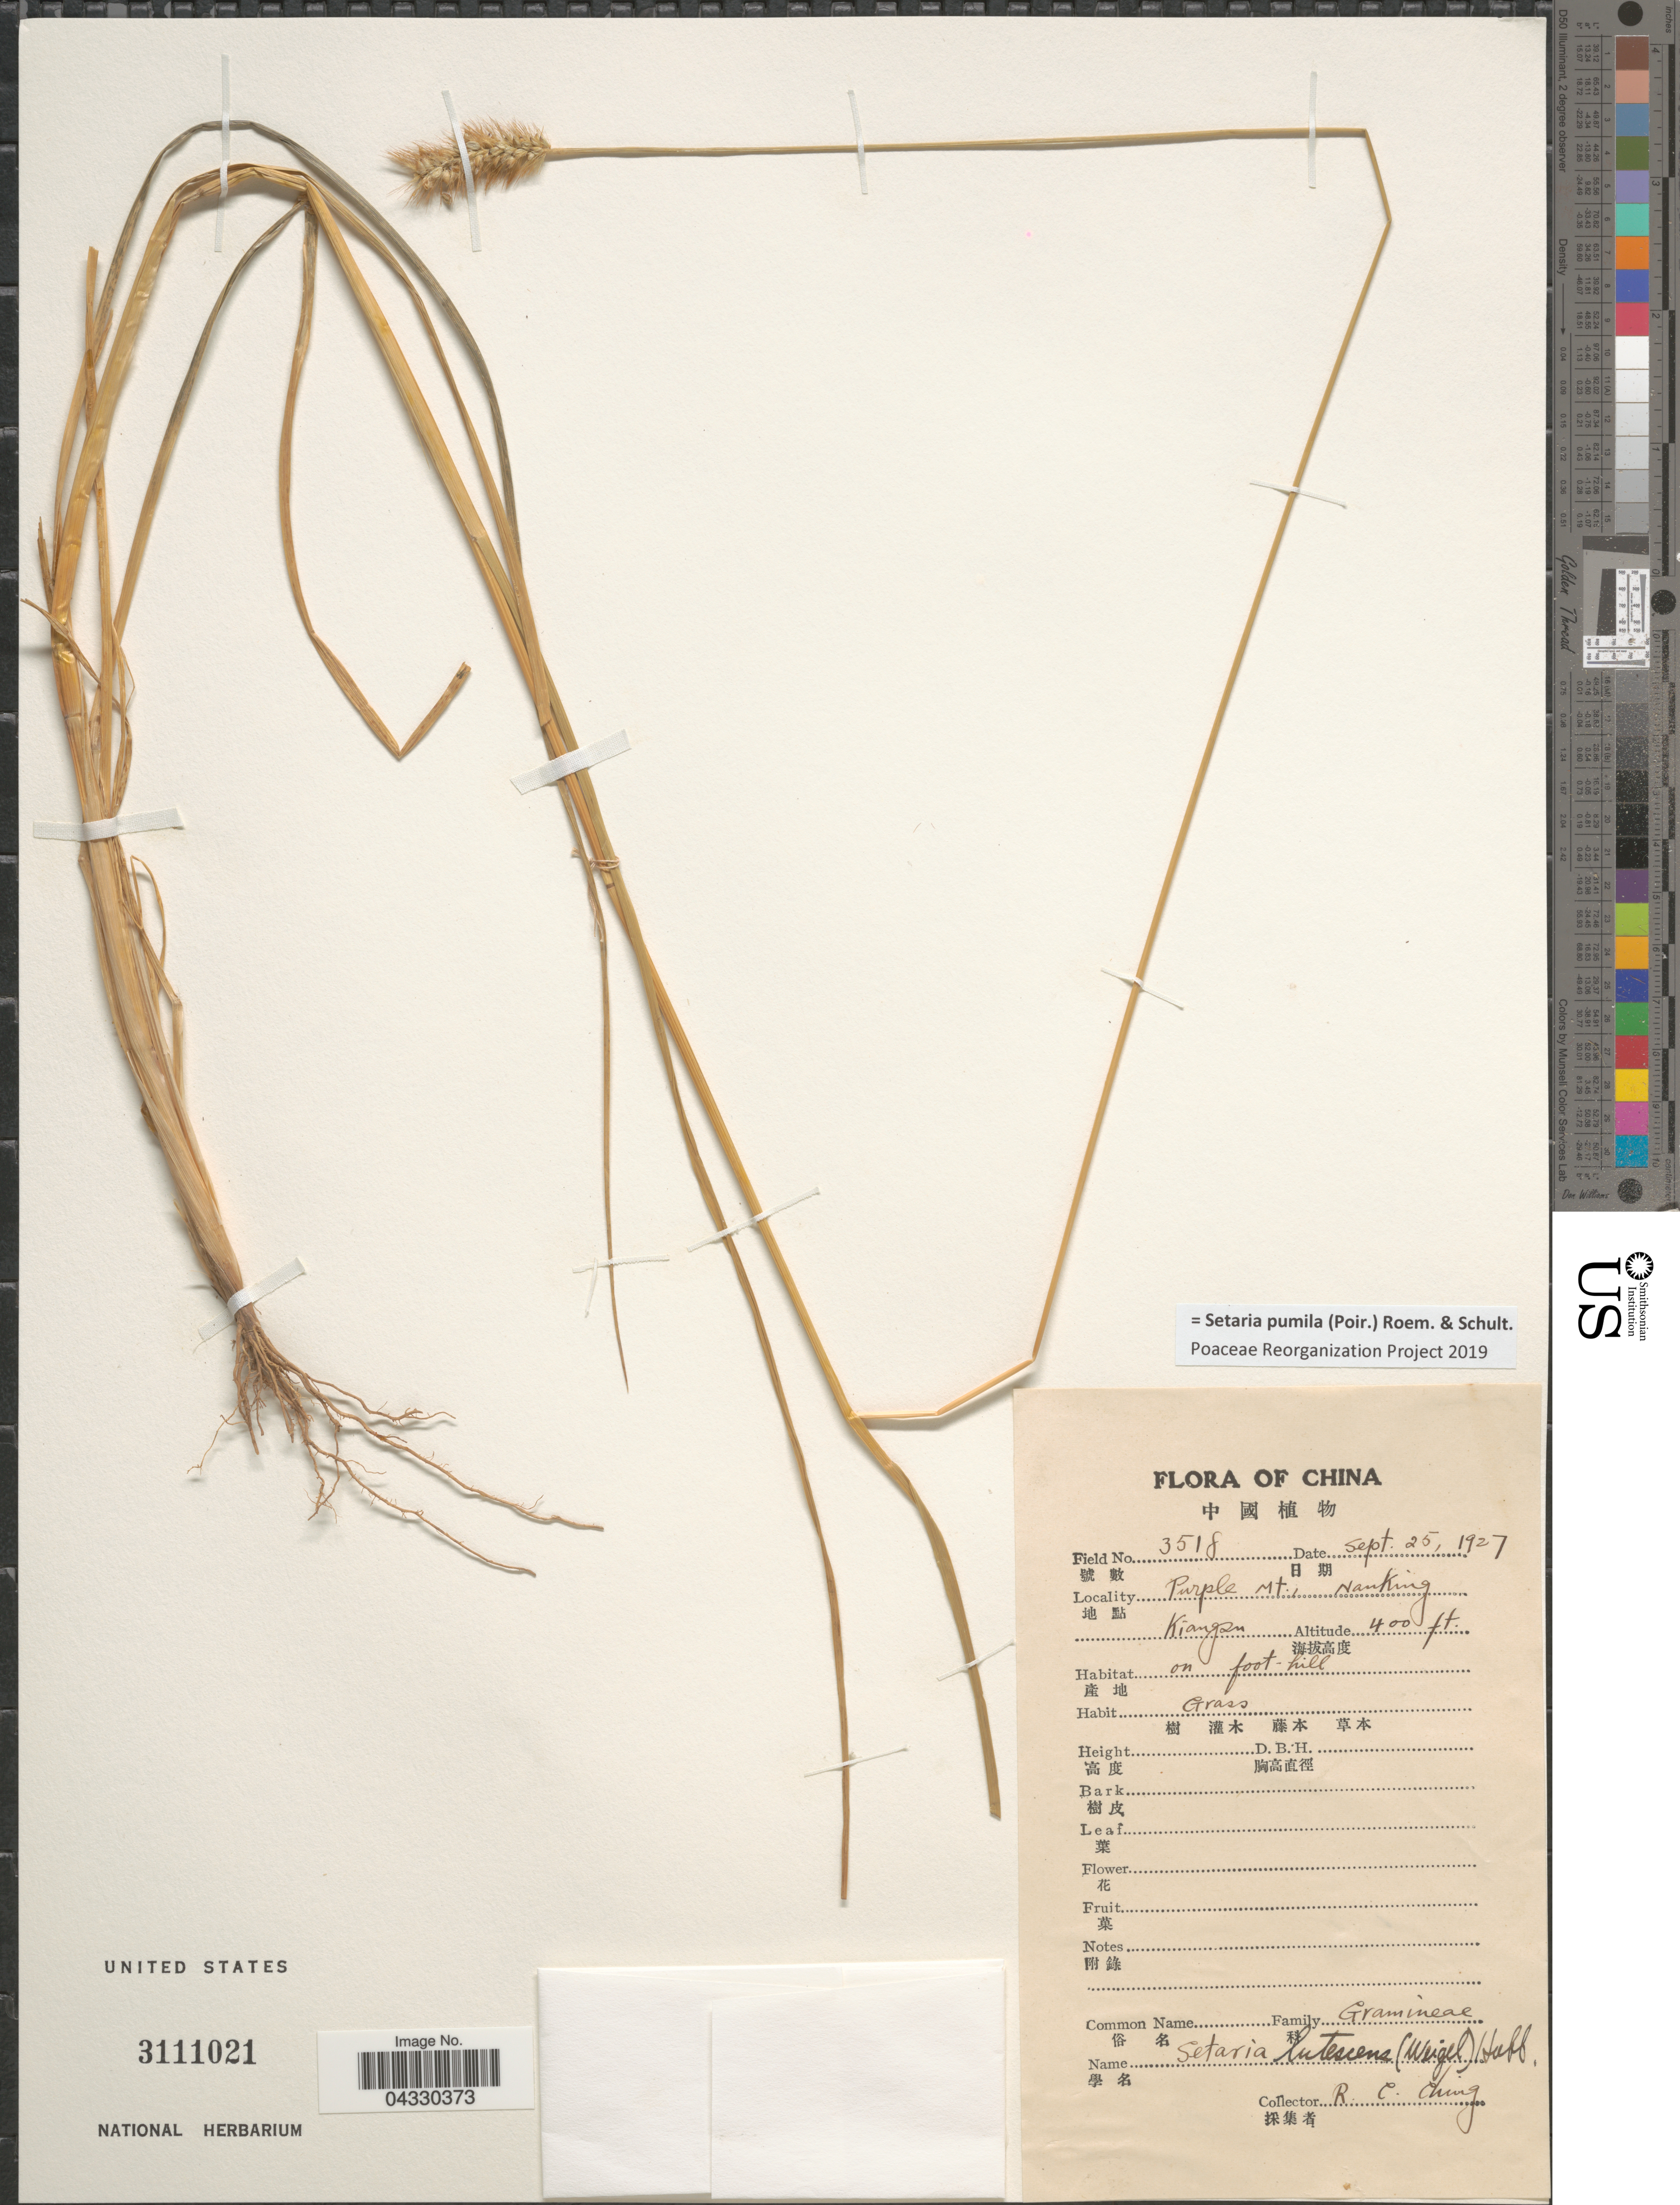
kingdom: Plantae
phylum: Tracheophyta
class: Liliopsida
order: Poales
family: Poaceae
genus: Setaria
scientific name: Setaria pumila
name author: (Poir.) Roem. & Schult.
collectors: R. C. Ching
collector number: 3518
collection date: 1927-09-25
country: China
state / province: Jiangsu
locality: Purple Mt., Nanking. Kiangsu. X. On foot hill. X.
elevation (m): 122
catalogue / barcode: US 3111021